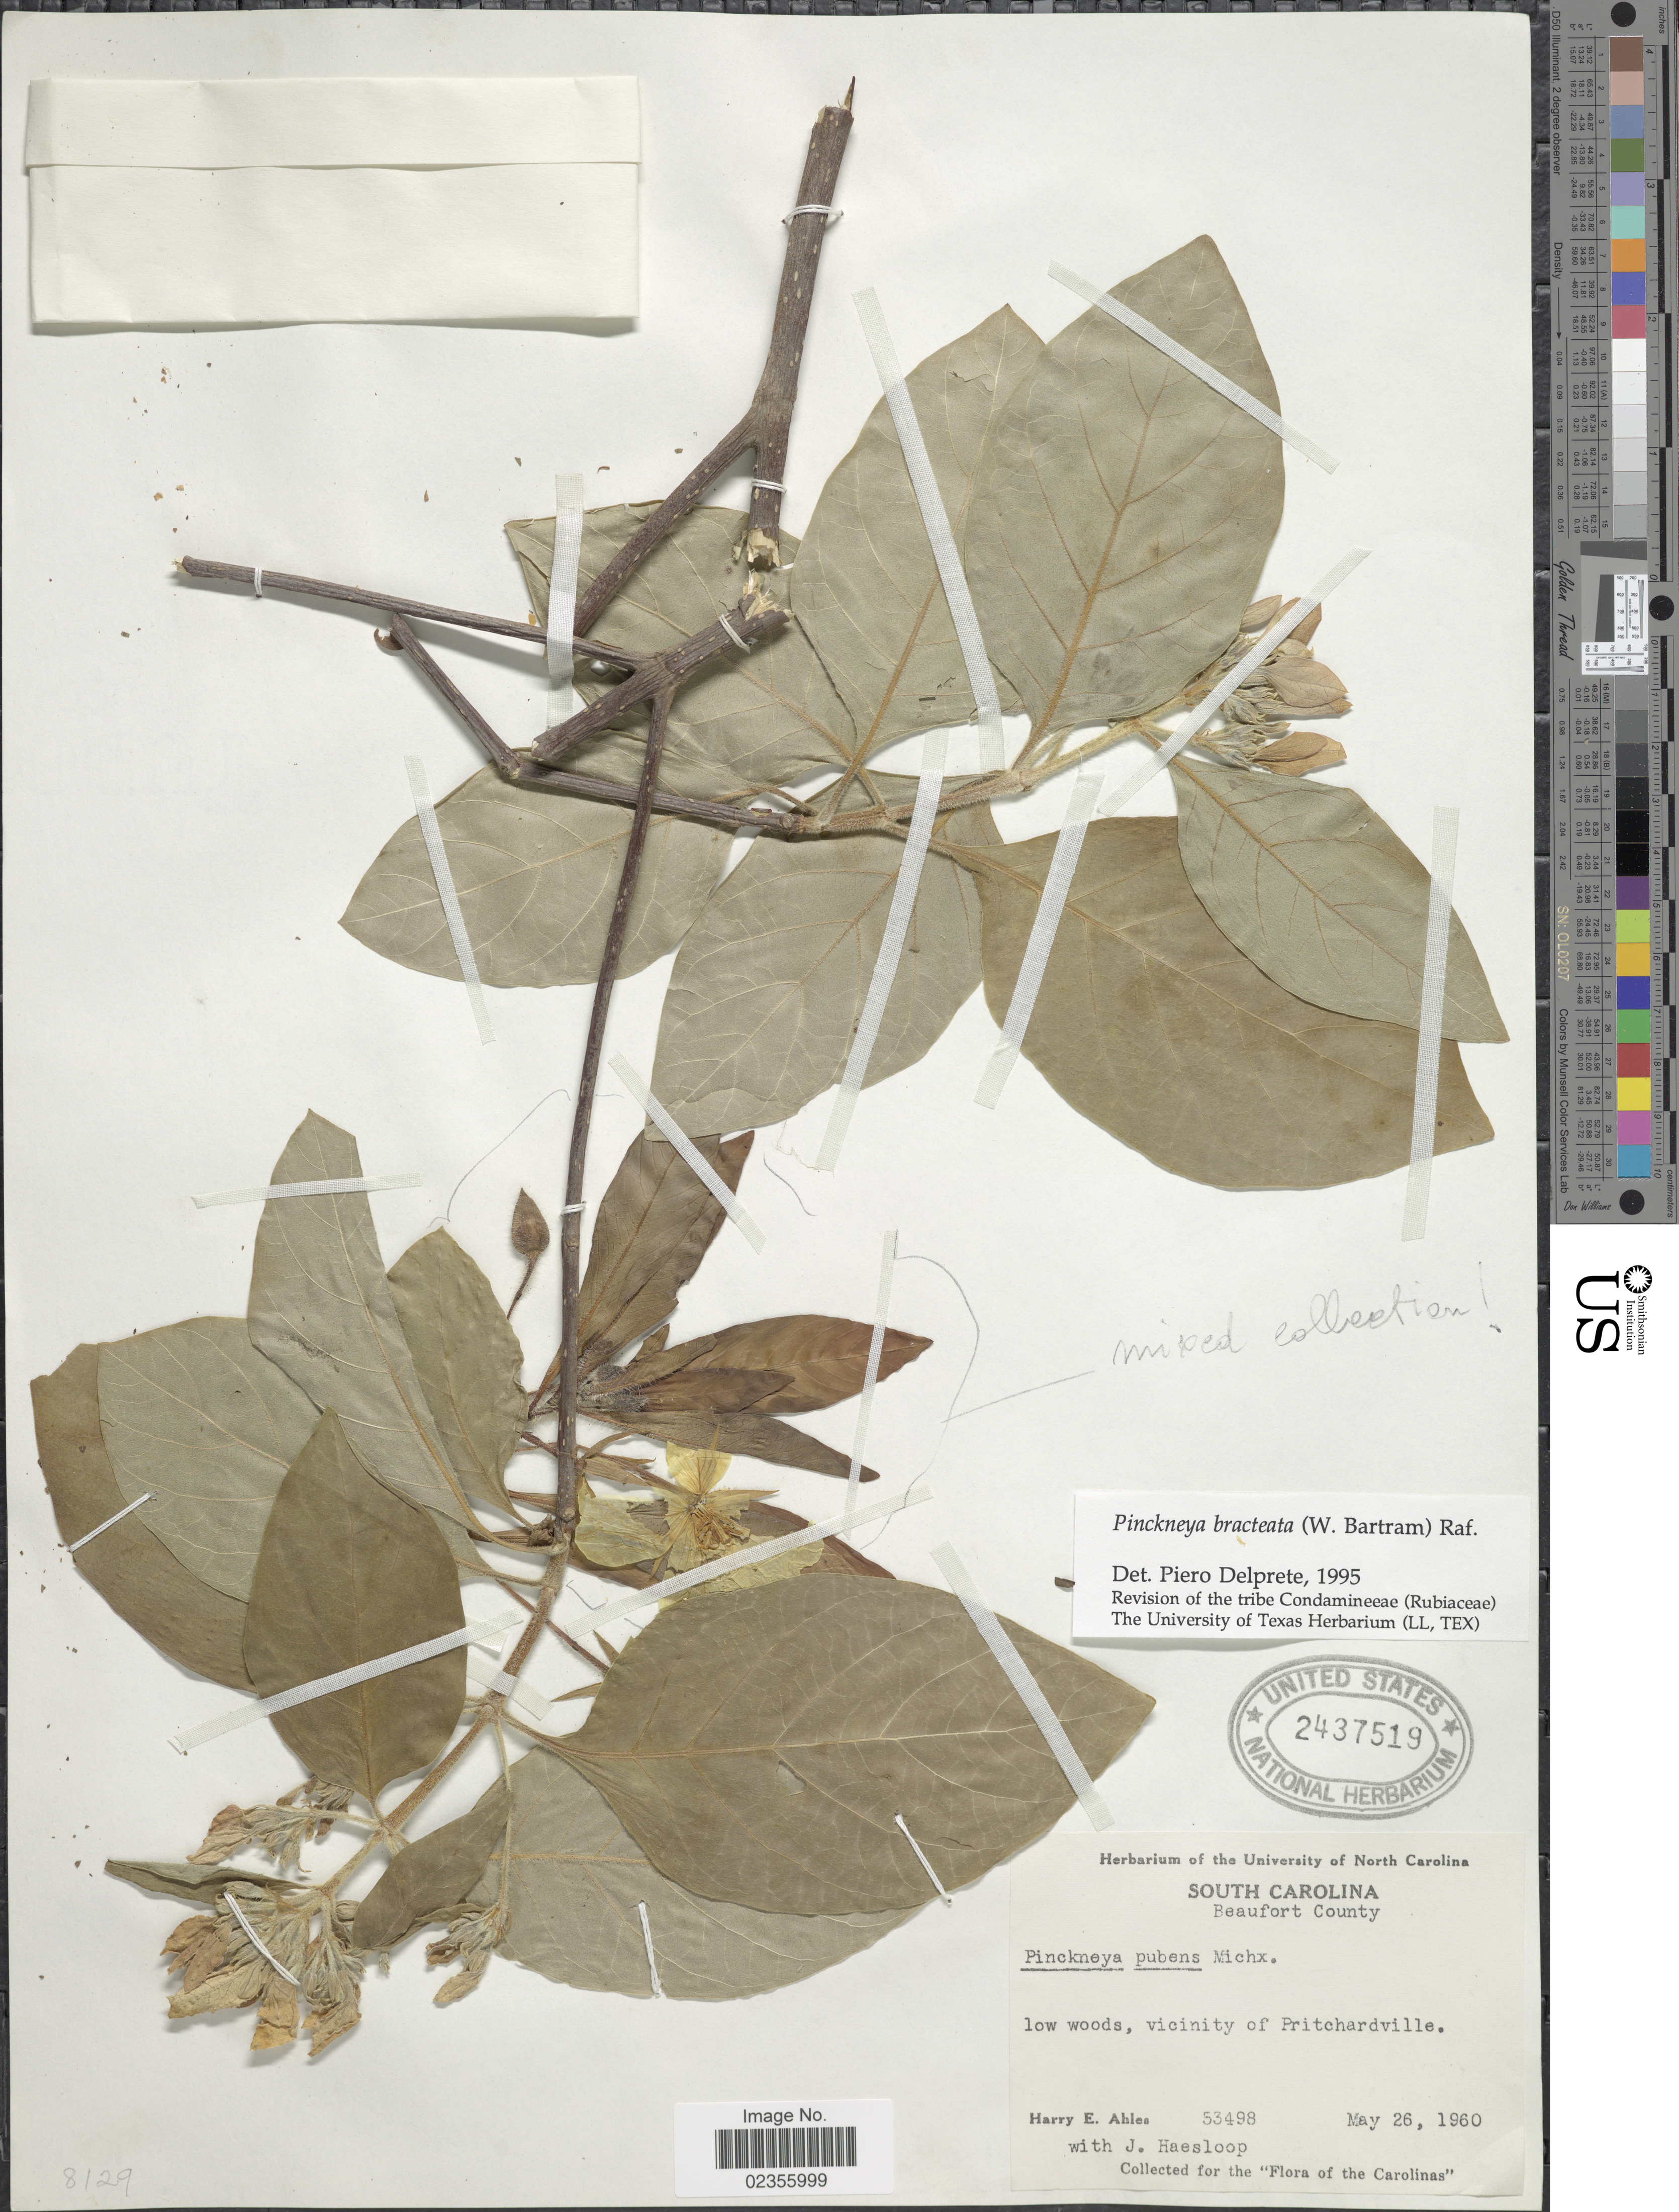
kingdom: Plantae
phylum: Tracheophyta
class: Magnoliopsida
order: Gentianales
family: Rubiaceae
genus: Pinckneya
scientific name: Pinckneya pubens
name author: Michx.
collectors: H. E. Ahles & J. Haesloop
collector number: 53498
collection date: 1960-05-26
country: United States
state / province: South Carolina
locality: Beaufort County. Low woods, vicinity of Pritchardville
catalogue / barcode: US 2437519